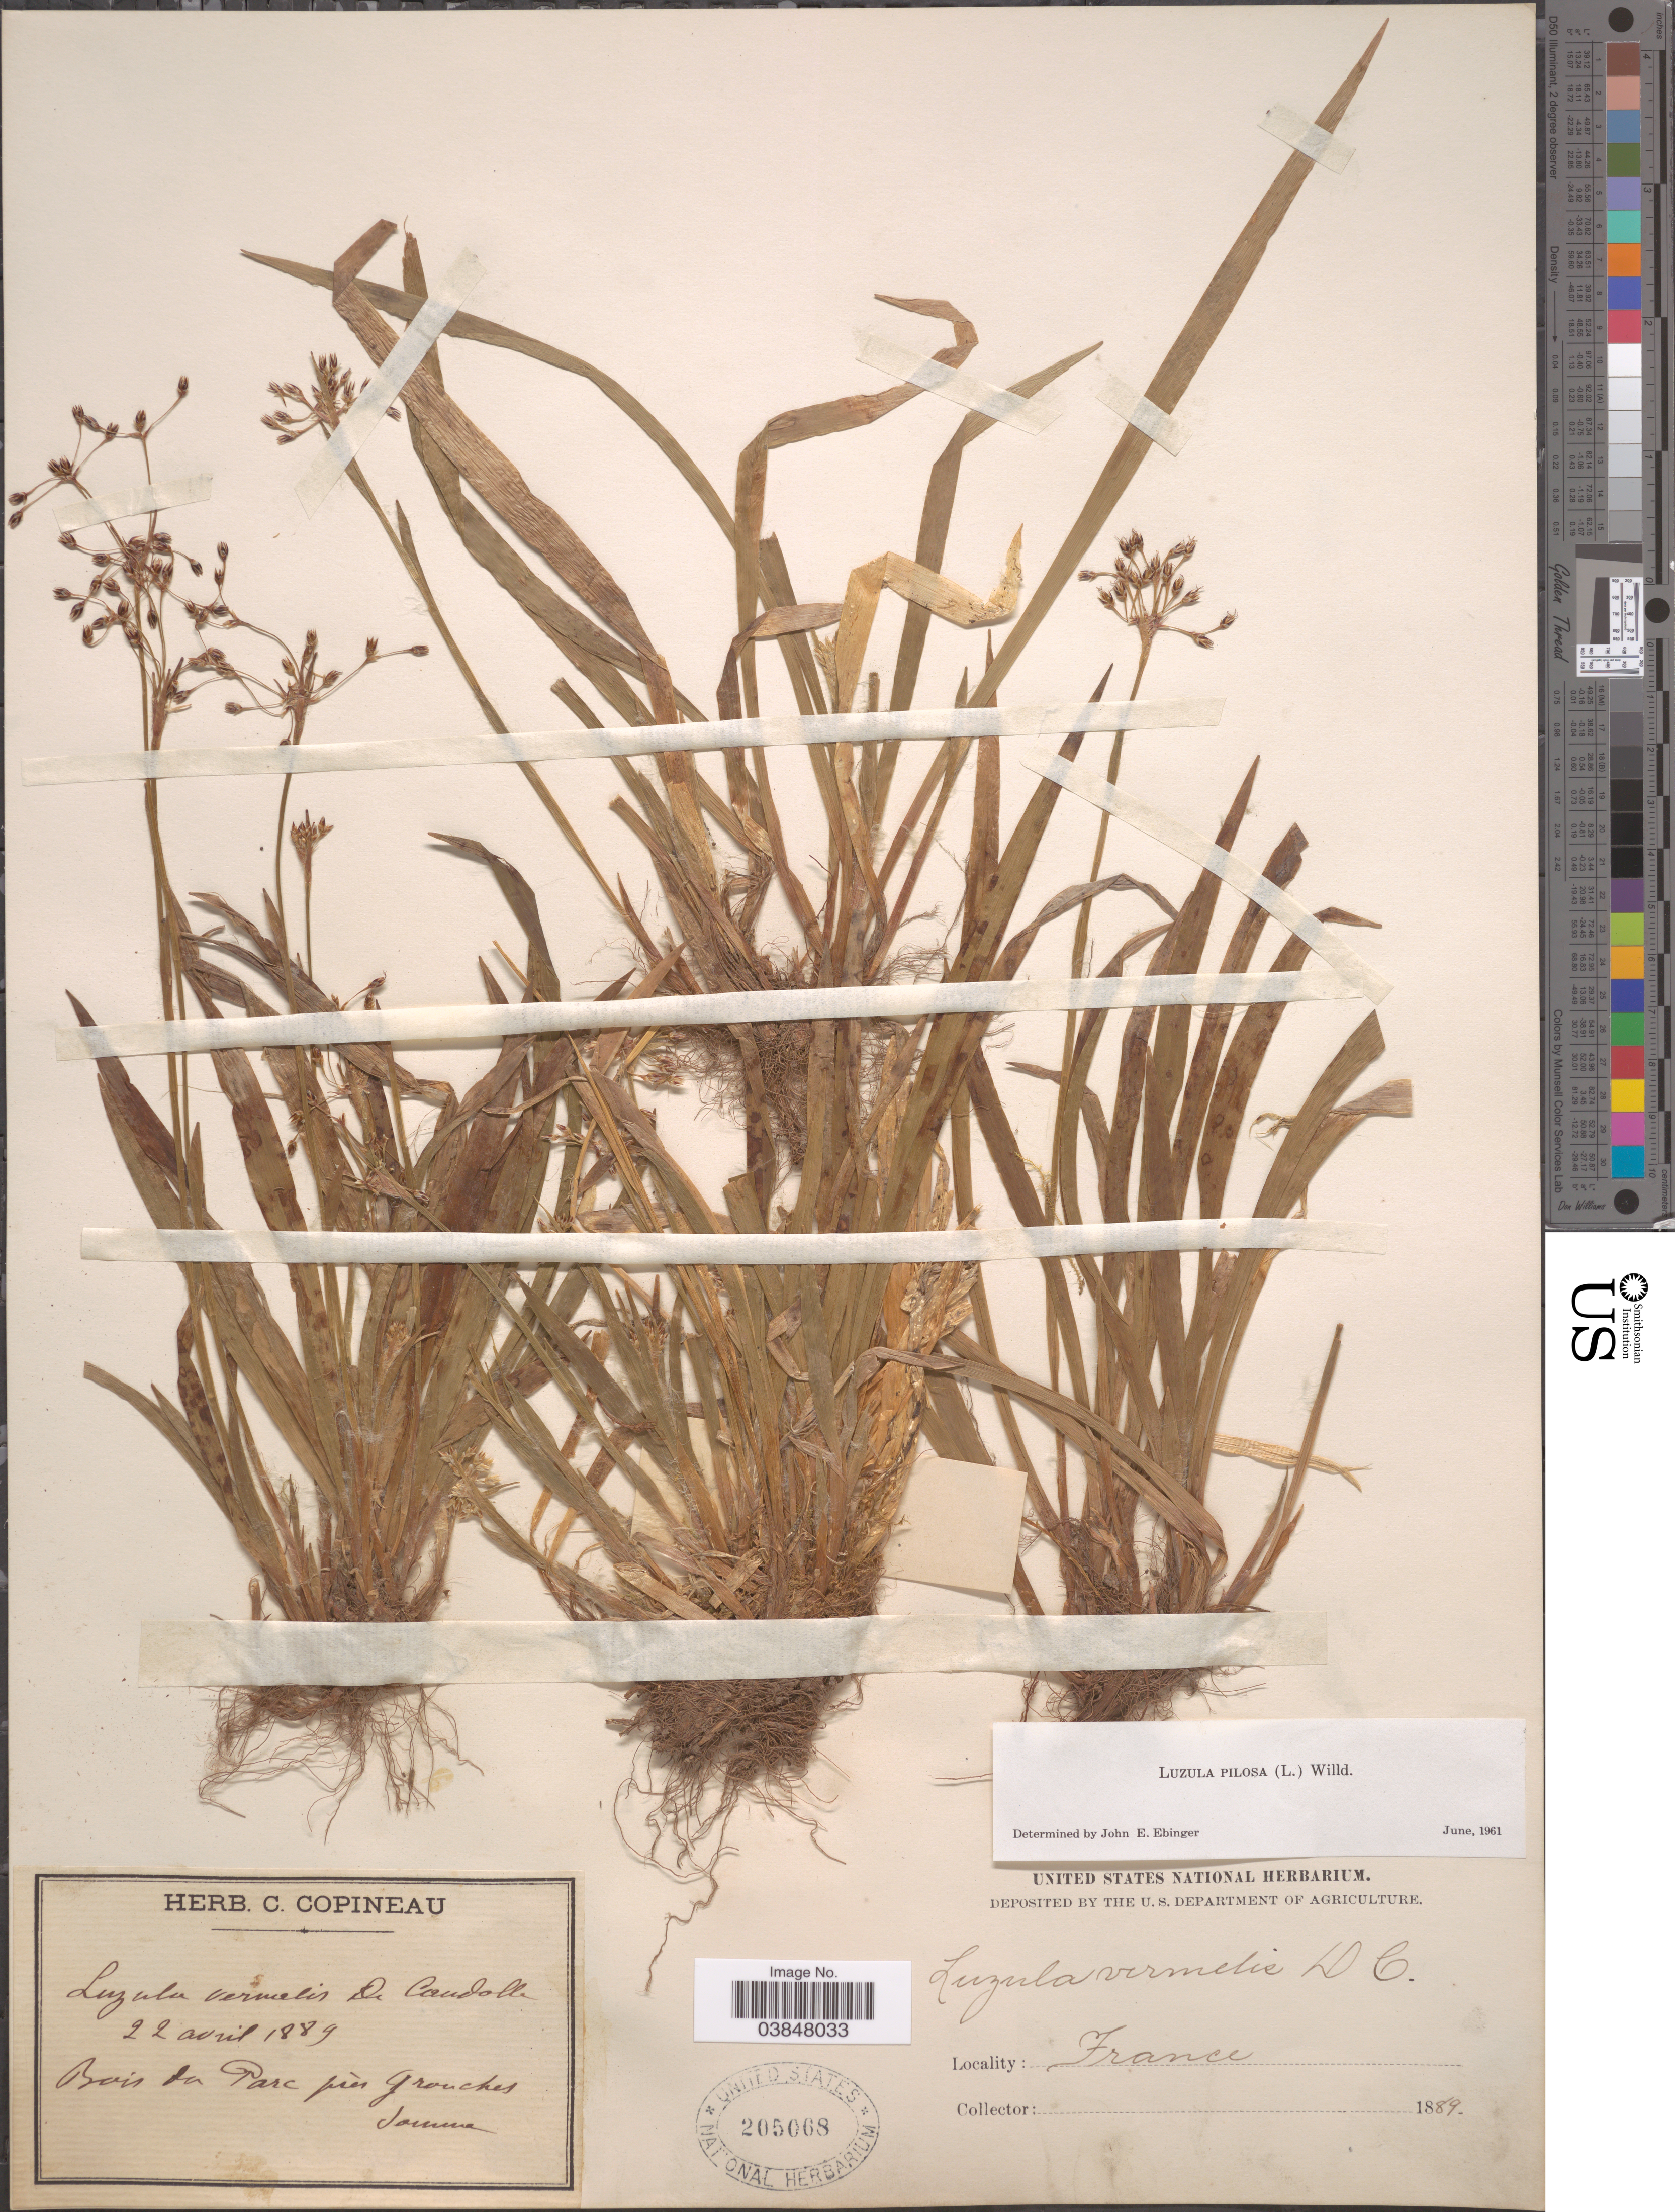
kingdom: Plantae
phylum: Tracheophyta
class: Liliopsida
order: Poales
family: Juncaceae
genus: Luzula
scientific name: Luzula pilosa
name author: (L.) Willd.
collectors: ex herb. C. Copineau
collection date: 1889-04-22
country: France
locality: Bois du Parc près Grouches Somme.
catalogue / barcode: US 205068